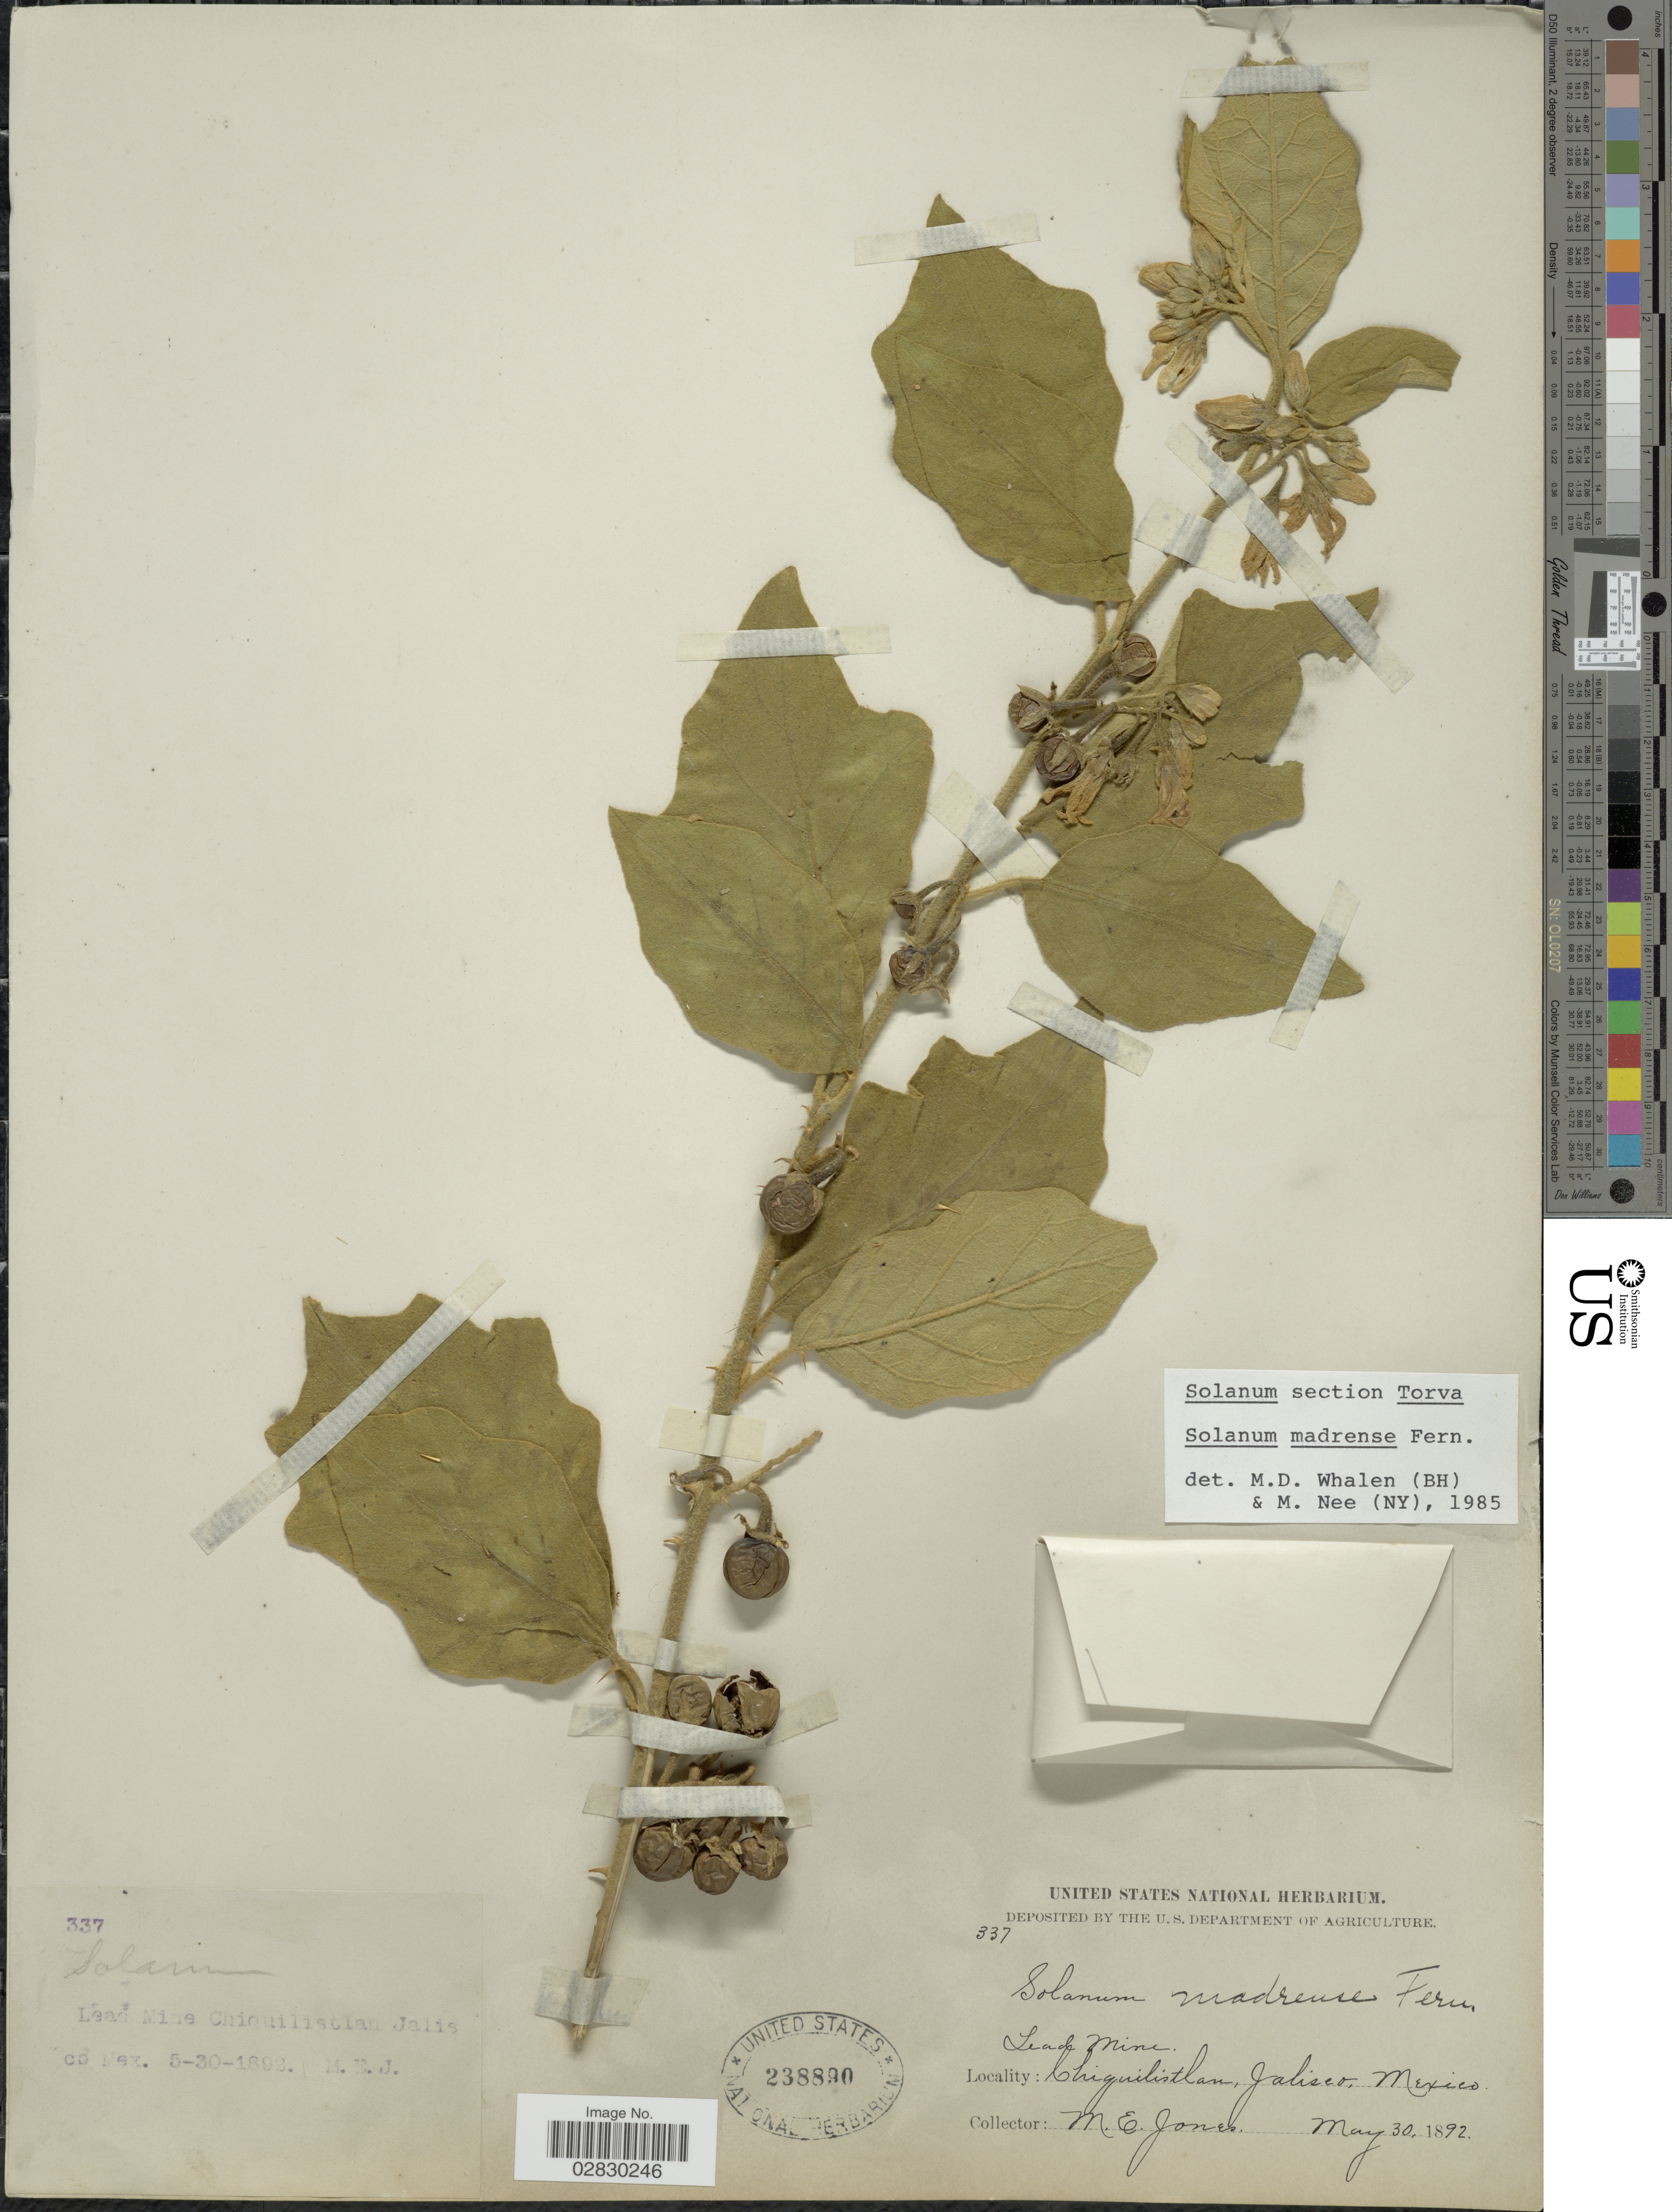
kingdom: Plantae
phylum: Tracheophyta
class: Magnoliopsida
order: Solanales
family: Solanaceae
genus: Solanum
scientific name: Solanum madrense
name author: Fernald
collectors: M. E. Jones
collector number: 337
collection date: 1892-05-30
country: Mexico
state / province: Jalisco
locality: Lead Mine Chiquilistlan.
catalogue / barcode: US 238890